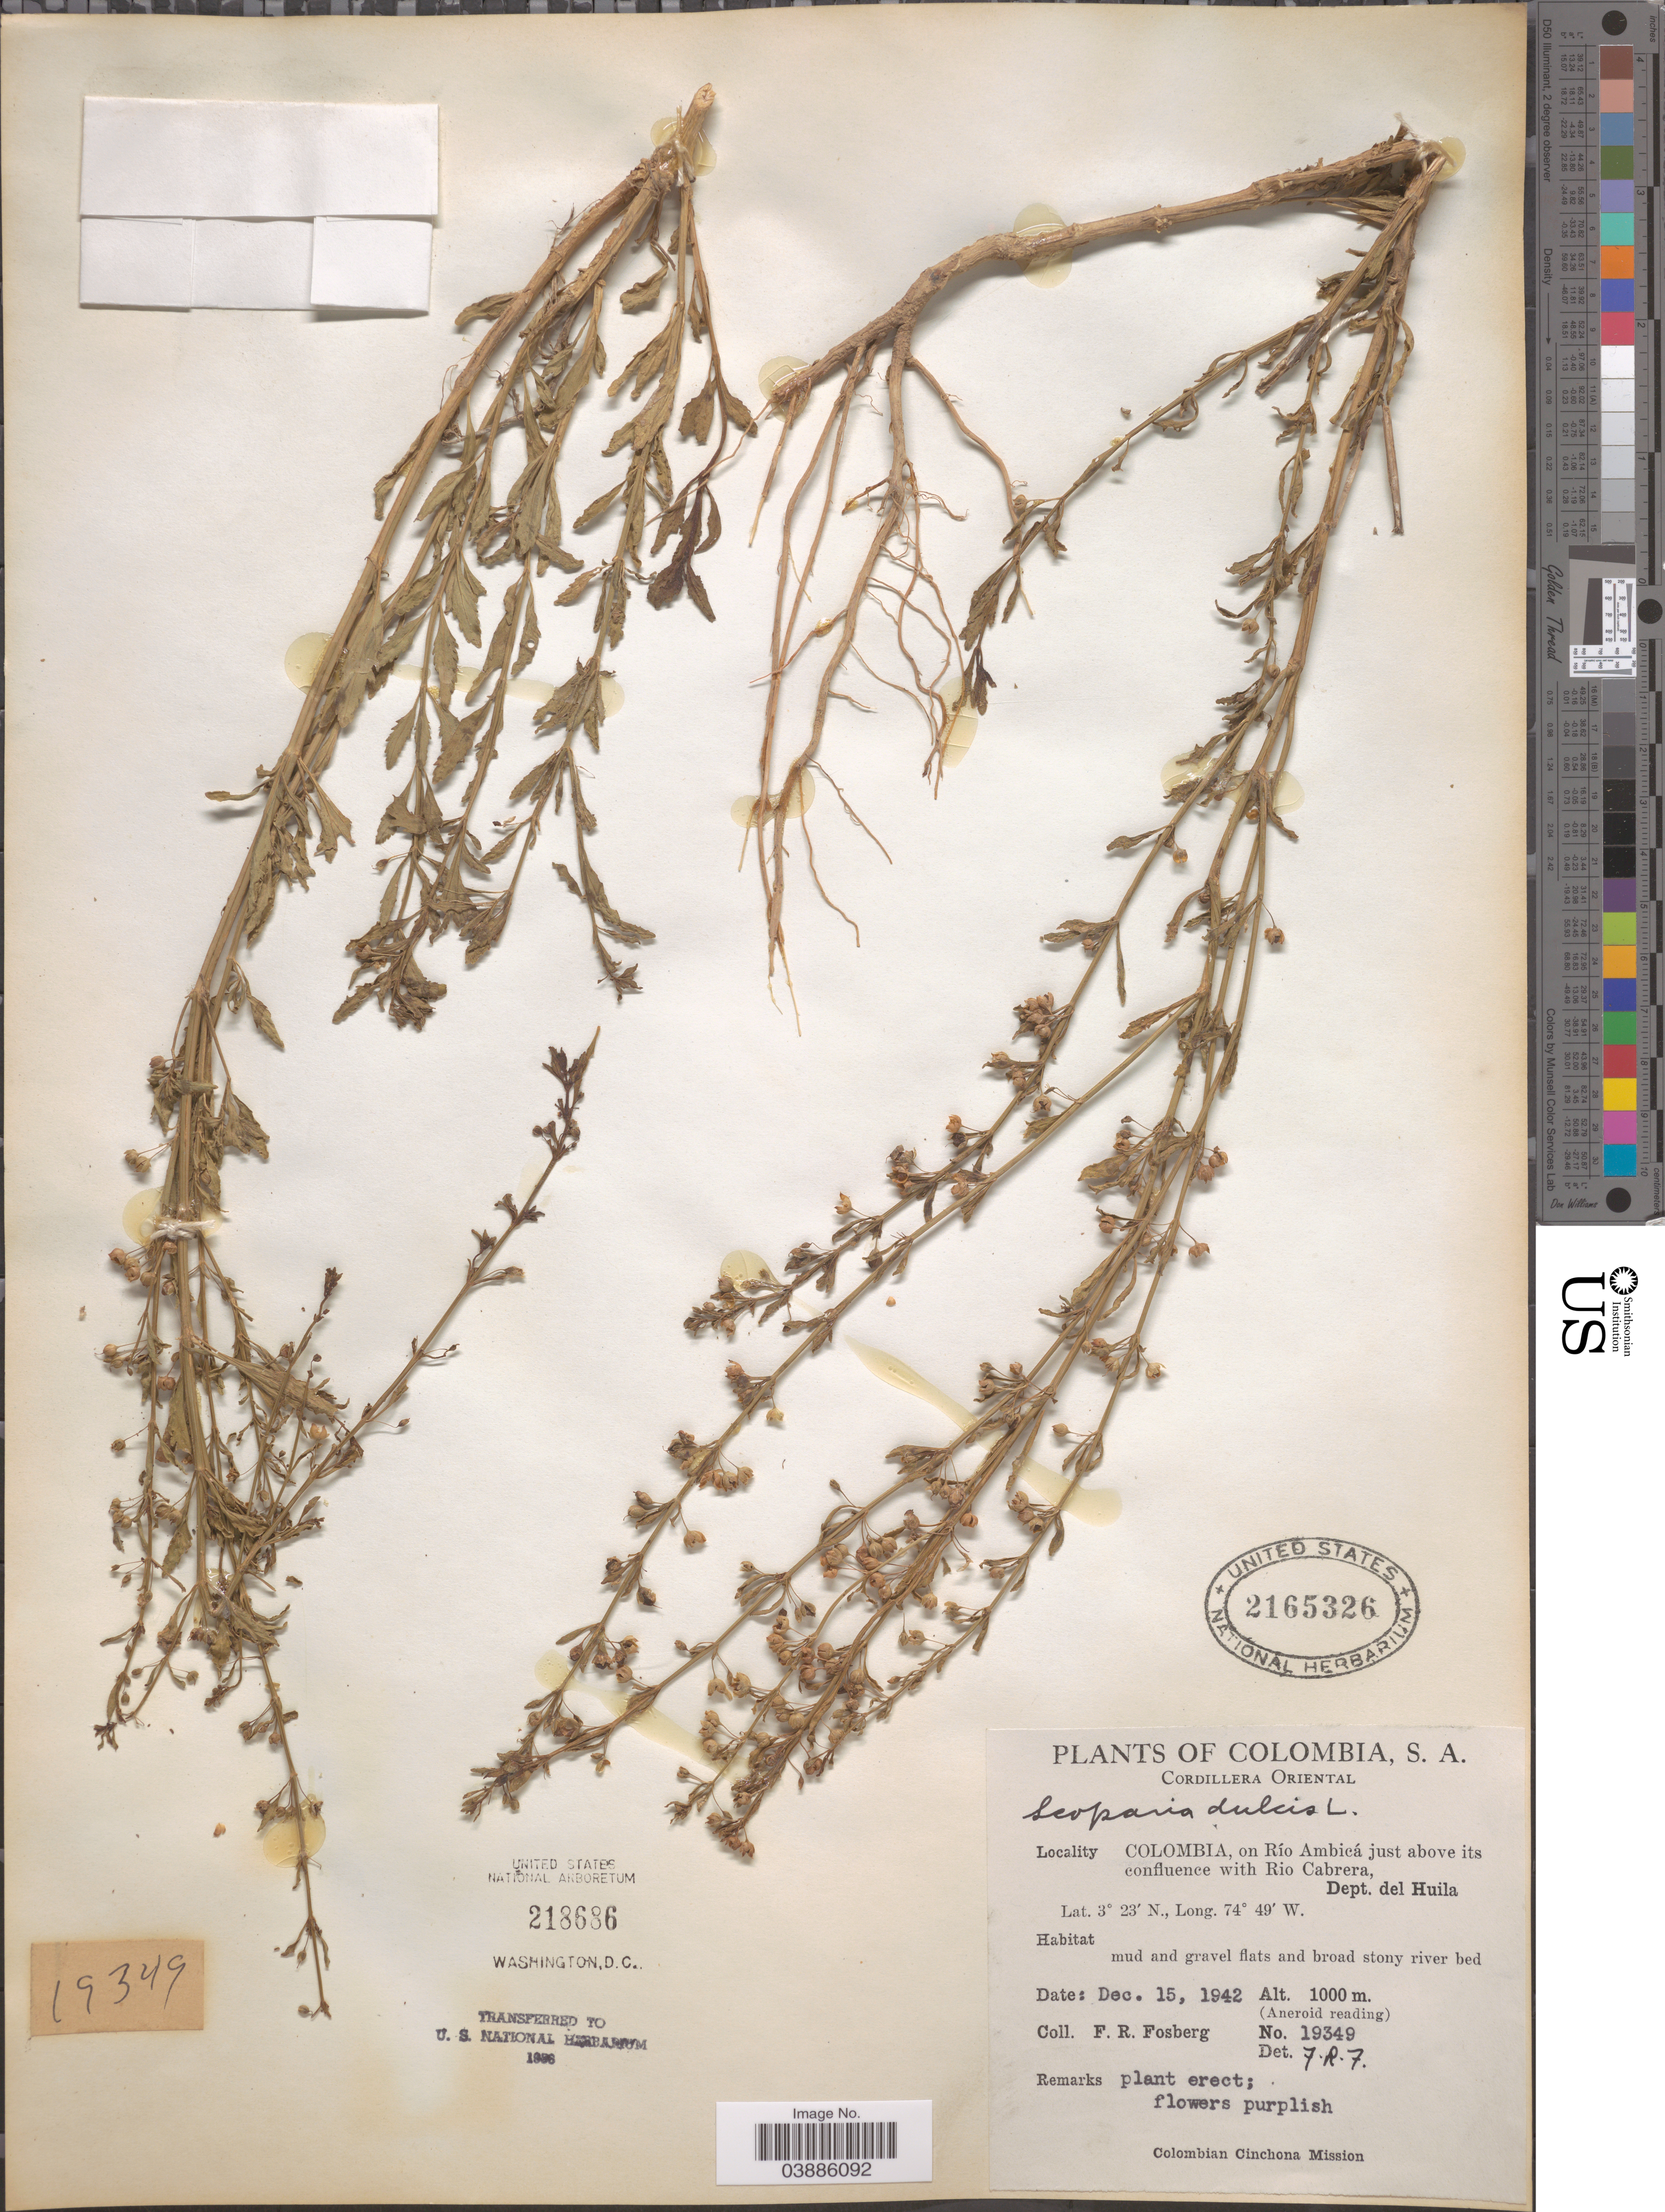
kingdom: Plantae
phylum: Tracheophyta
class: Magnoliopsida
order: Lamiales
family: Plantaginaceae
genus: Scoparia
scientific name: Scoparia dulcis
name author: L.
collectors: F. R. Fosberg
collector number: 19349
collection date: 1942-12-15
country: Colombia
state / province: Huila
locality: Cordillera Oriental. On Río Ambicá just above its confluence with Rio Cabrera, Dept. del Huila.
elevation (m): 1000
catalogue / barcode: US 2165326